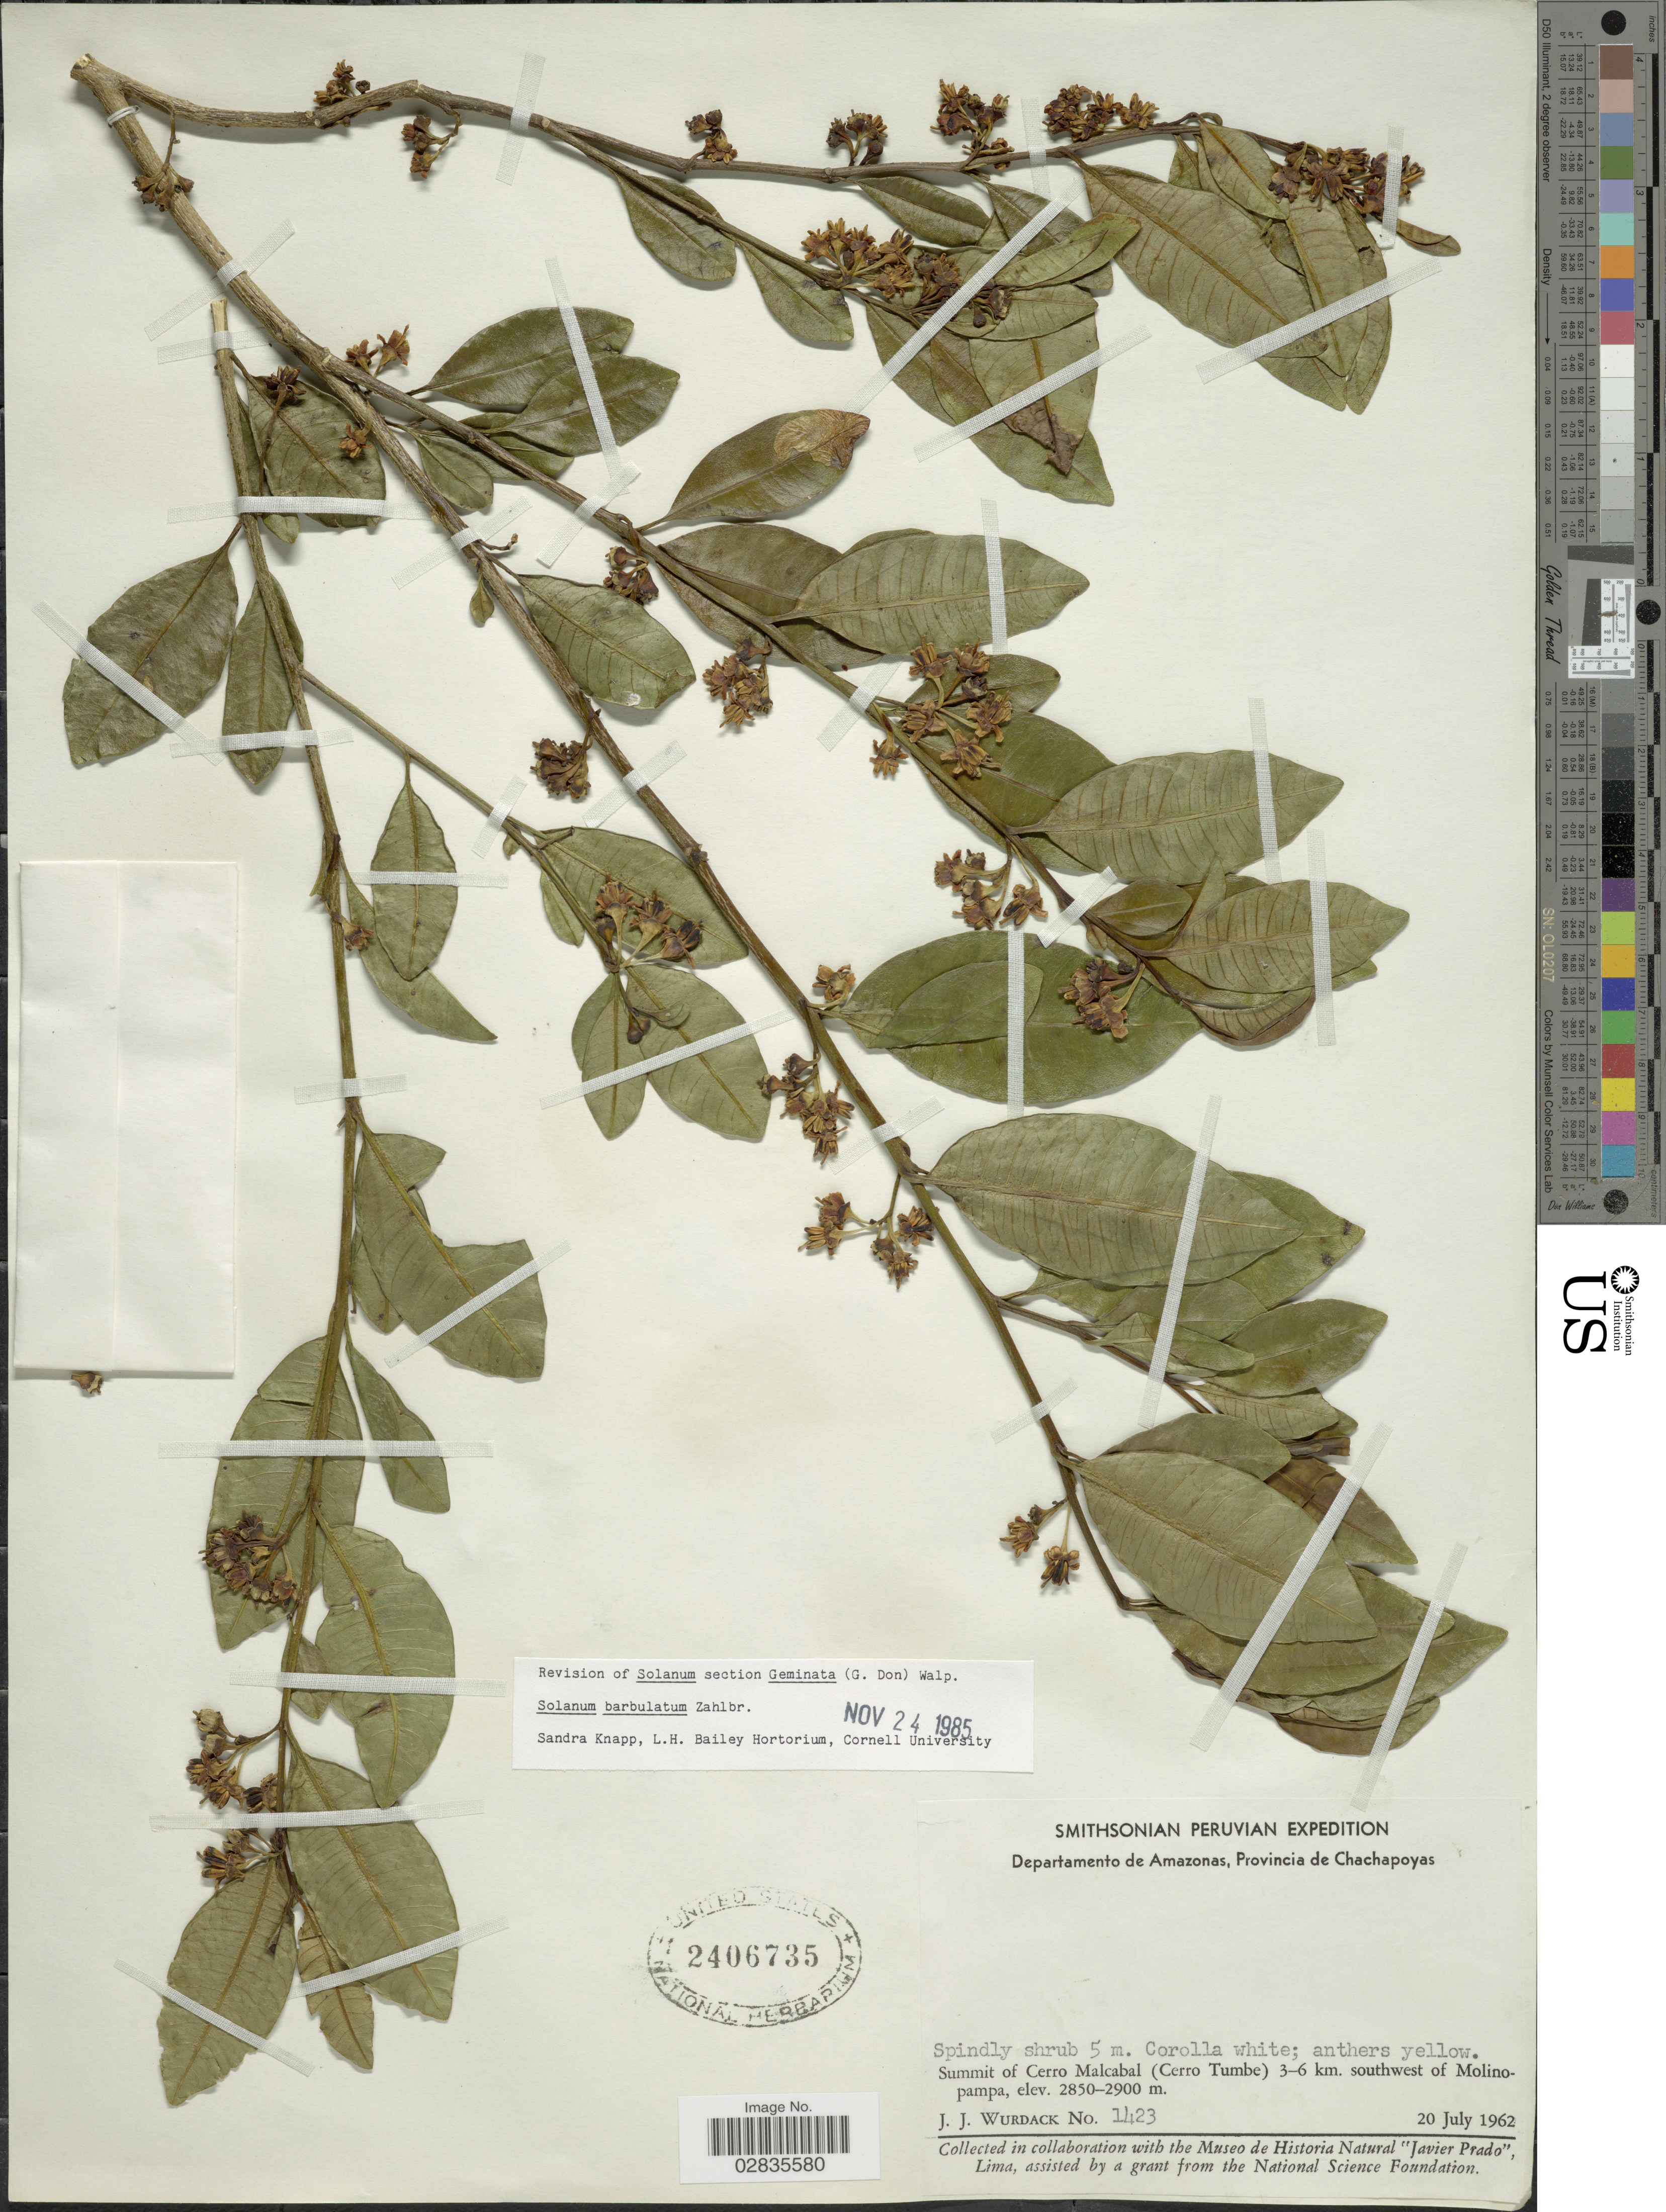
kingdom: Plantae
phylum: Tracheophyta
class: Magnoliopsida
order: Solanales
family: Solanaceae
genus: Solanum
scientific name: Solanum barbulatum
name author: Zahlbr.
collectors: J. J. Wurdack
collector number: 1423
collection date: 1962-07-20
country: Peru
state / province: Amazonas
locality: Departamento de Amazonas, Provincia de Chachapoyas, Summit of Cerro Malcabal (Cerro Tumbe) 3-6 km. southwest of Molinopampa.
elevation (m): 2850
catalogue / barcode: US 2406735